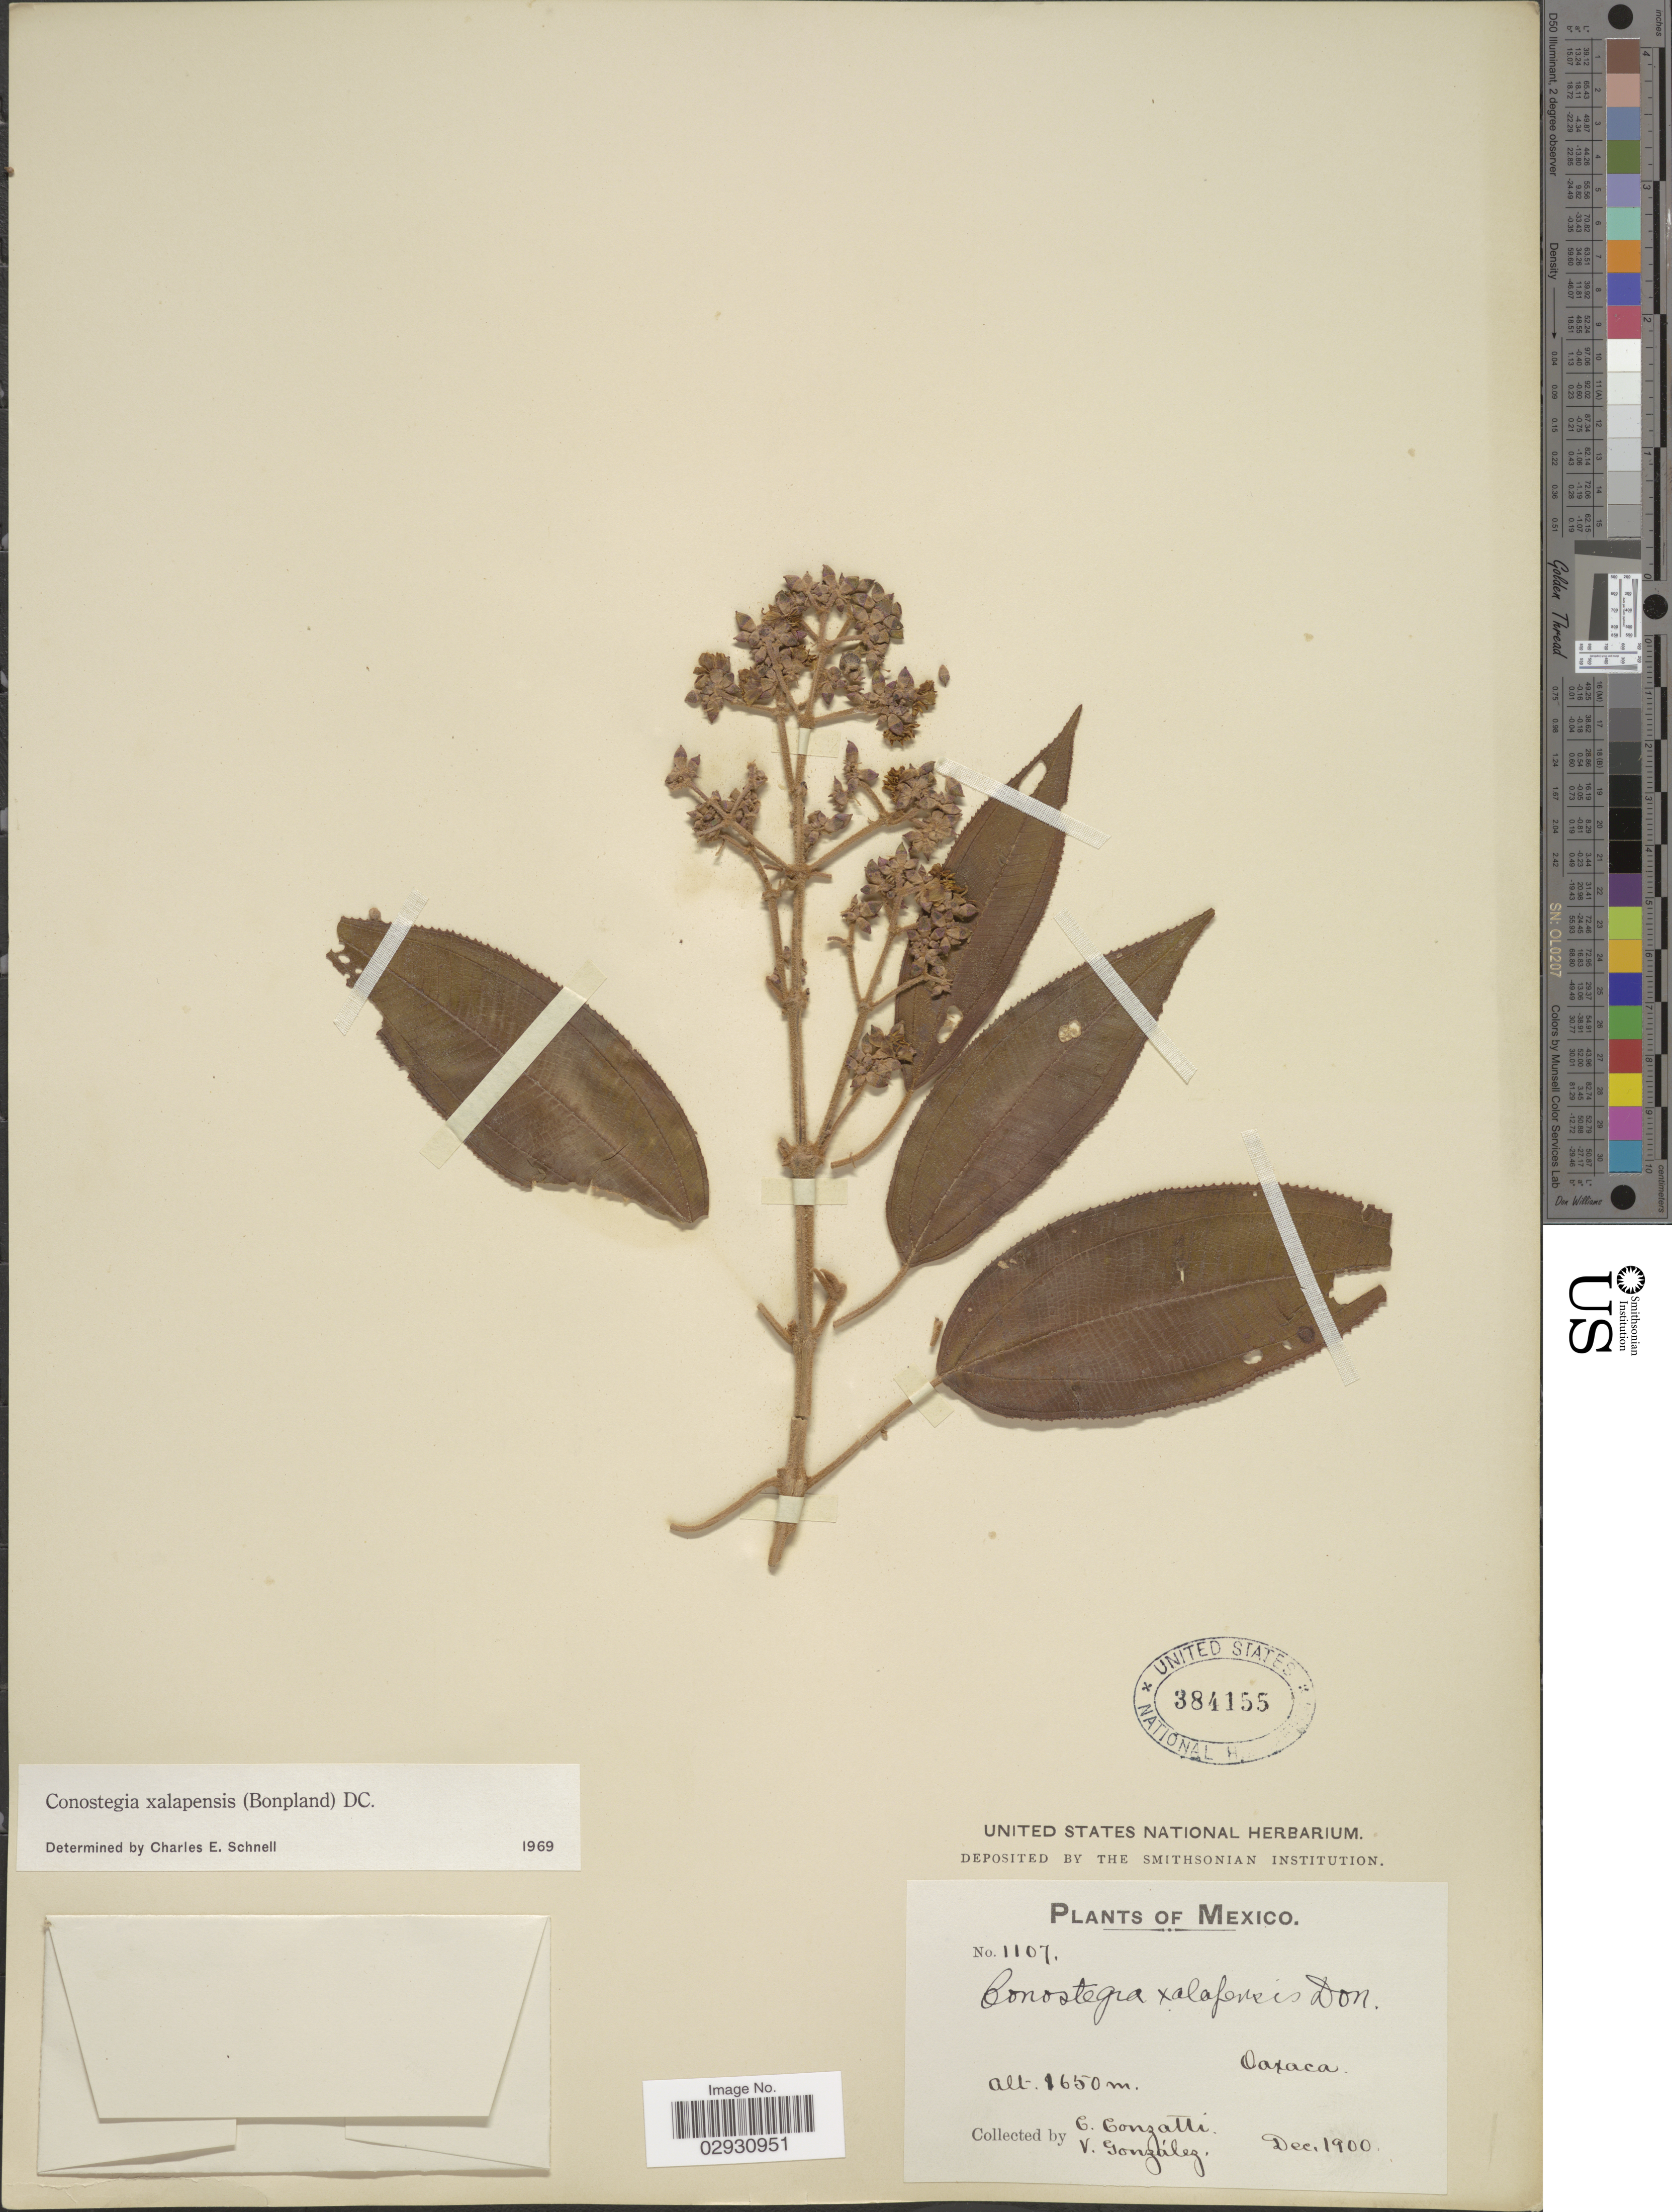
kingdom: Plantae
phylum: Tracheophyta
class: Magnoliopsida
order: Myrtales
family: Melastomataceae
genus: Conostegia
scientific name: Conostegia quadrangularis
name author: Schltdl. ex Steud.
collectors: C. Conzatti & V. González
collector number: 1107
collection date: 1900-12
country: Mexico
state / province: Oaxaca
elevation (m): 1650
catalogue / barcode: US 384155